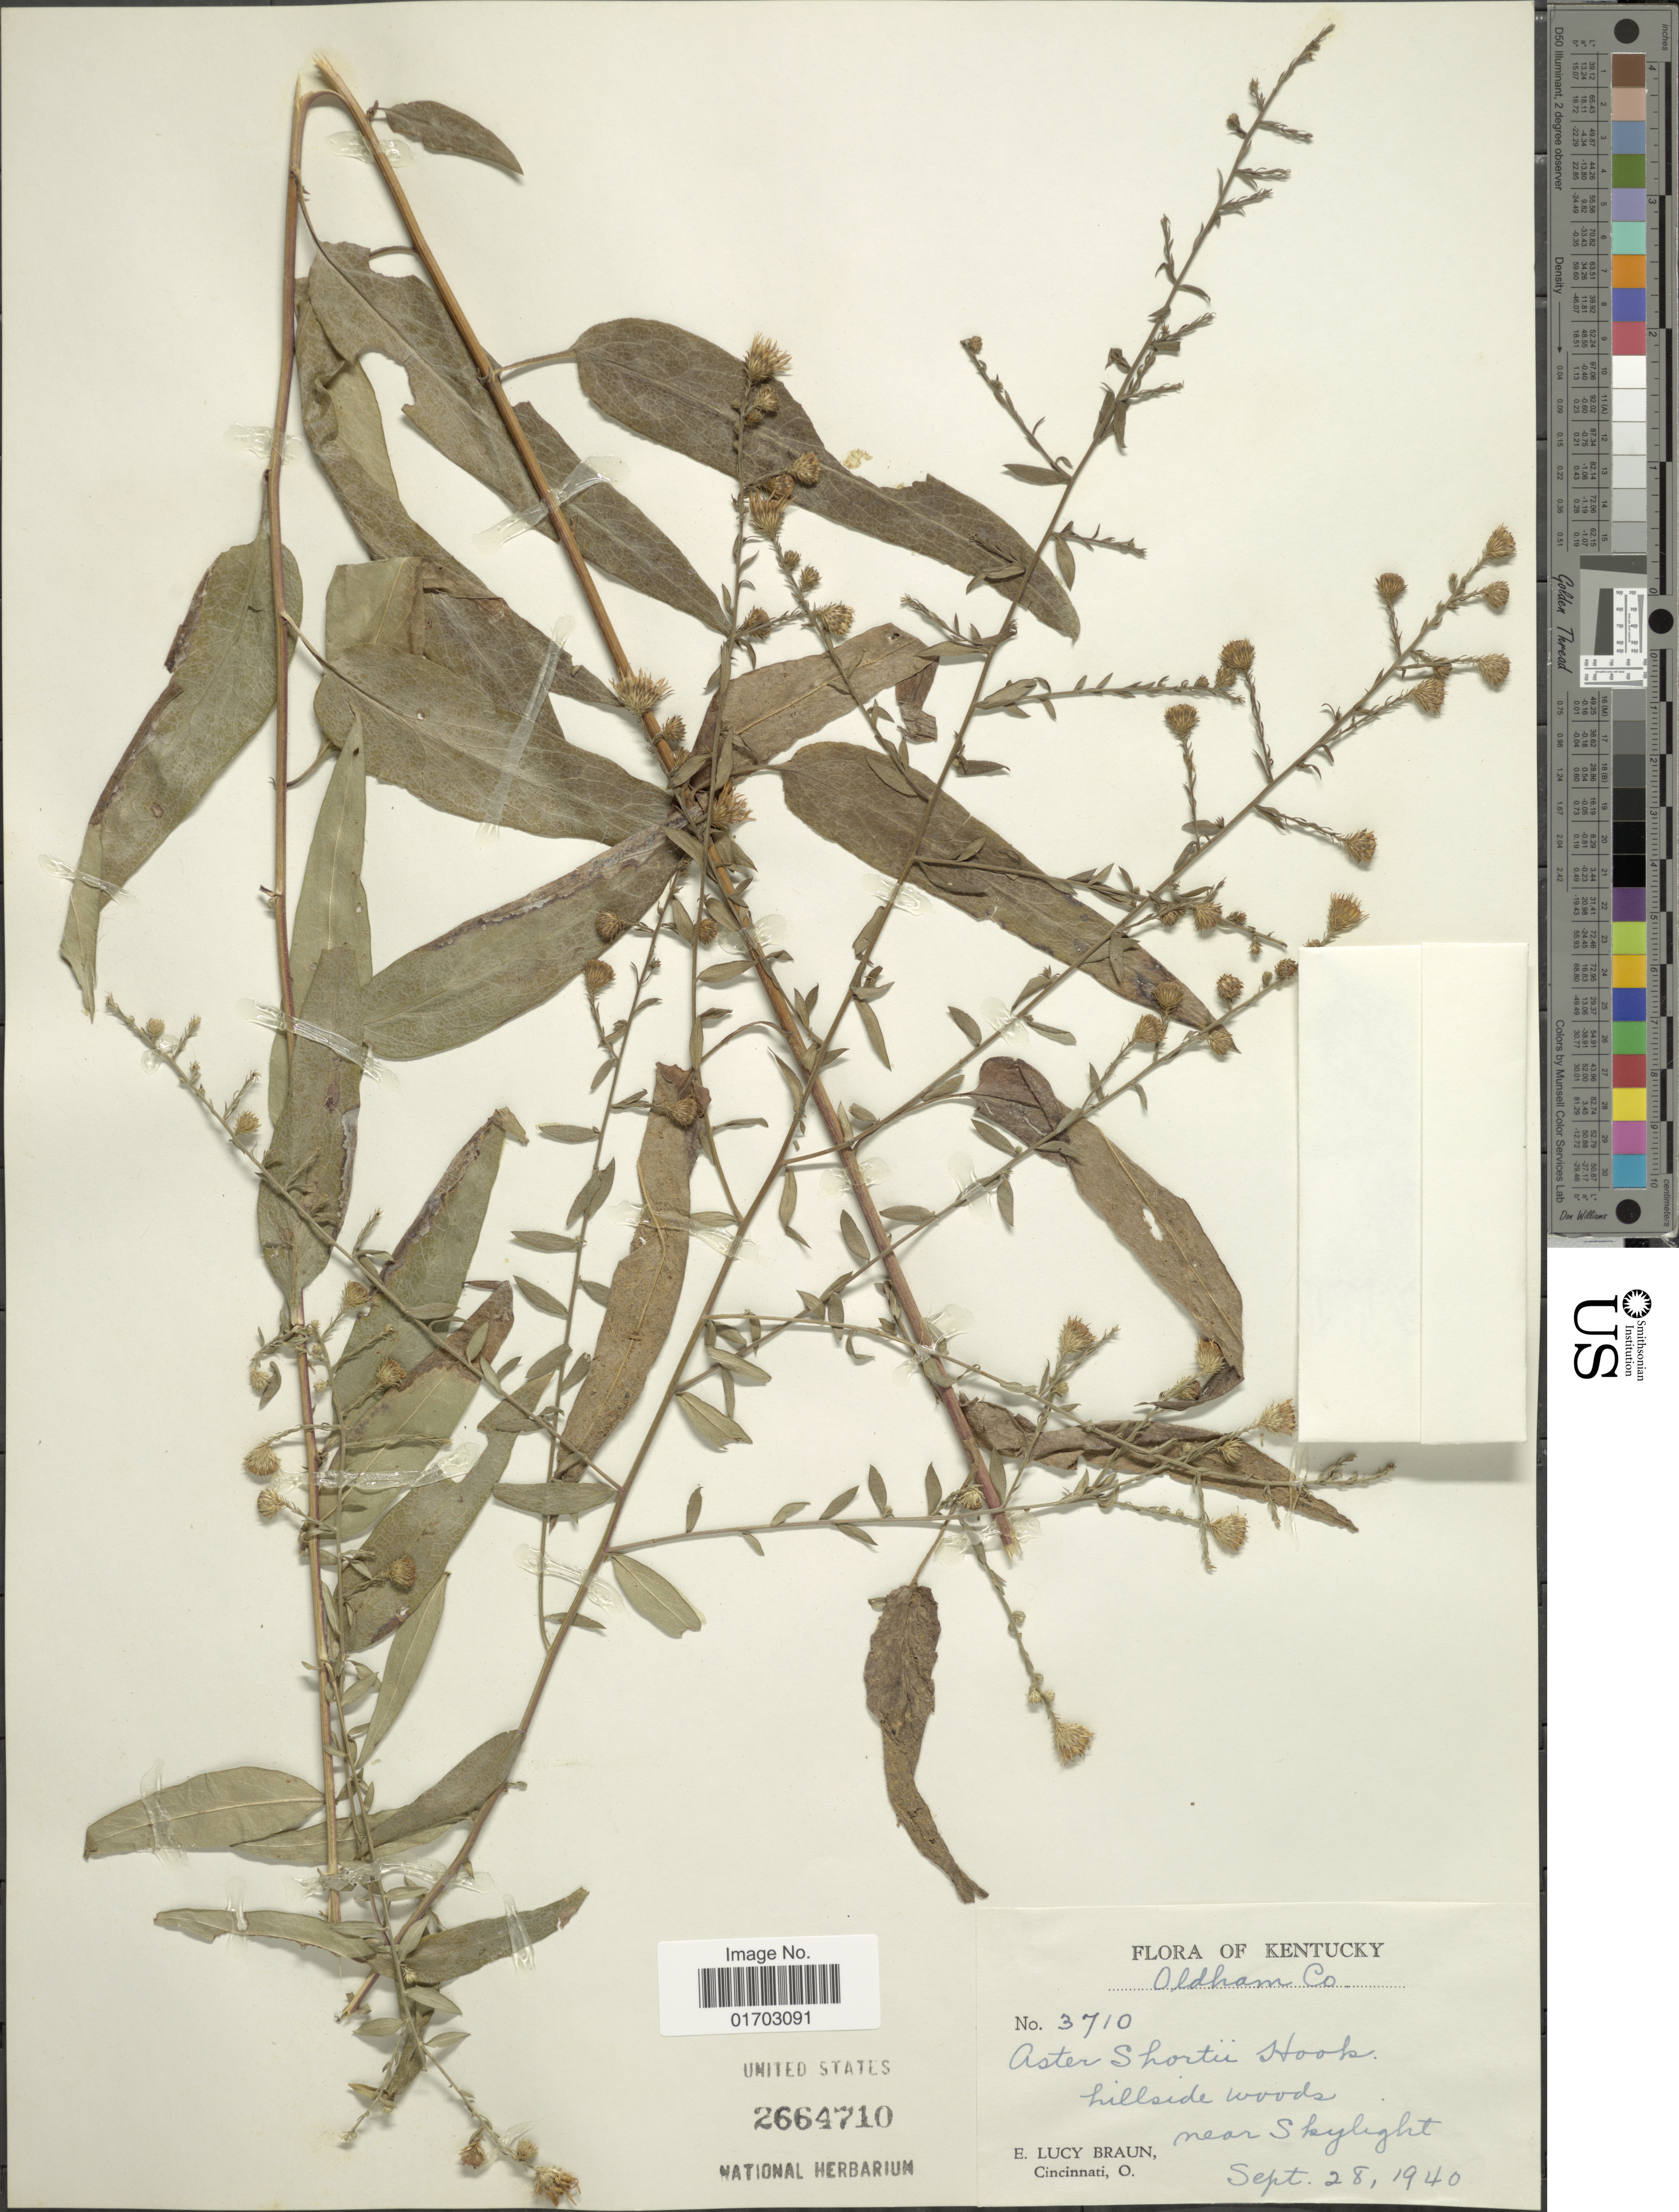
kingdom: Plantae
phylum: Tracheophyta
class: Magnoliopsida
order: Asterales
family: Asteraceae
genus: Symphyotrichum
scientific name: Symphyotrichum shortii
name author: (Lindl.) G.L. Nesom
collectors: E. L. Braun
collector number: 3710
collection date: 1940-09-28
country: United States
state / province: Kentucky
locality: Oldham Co., hillside woods near Skylight.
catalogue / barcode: US 2664710